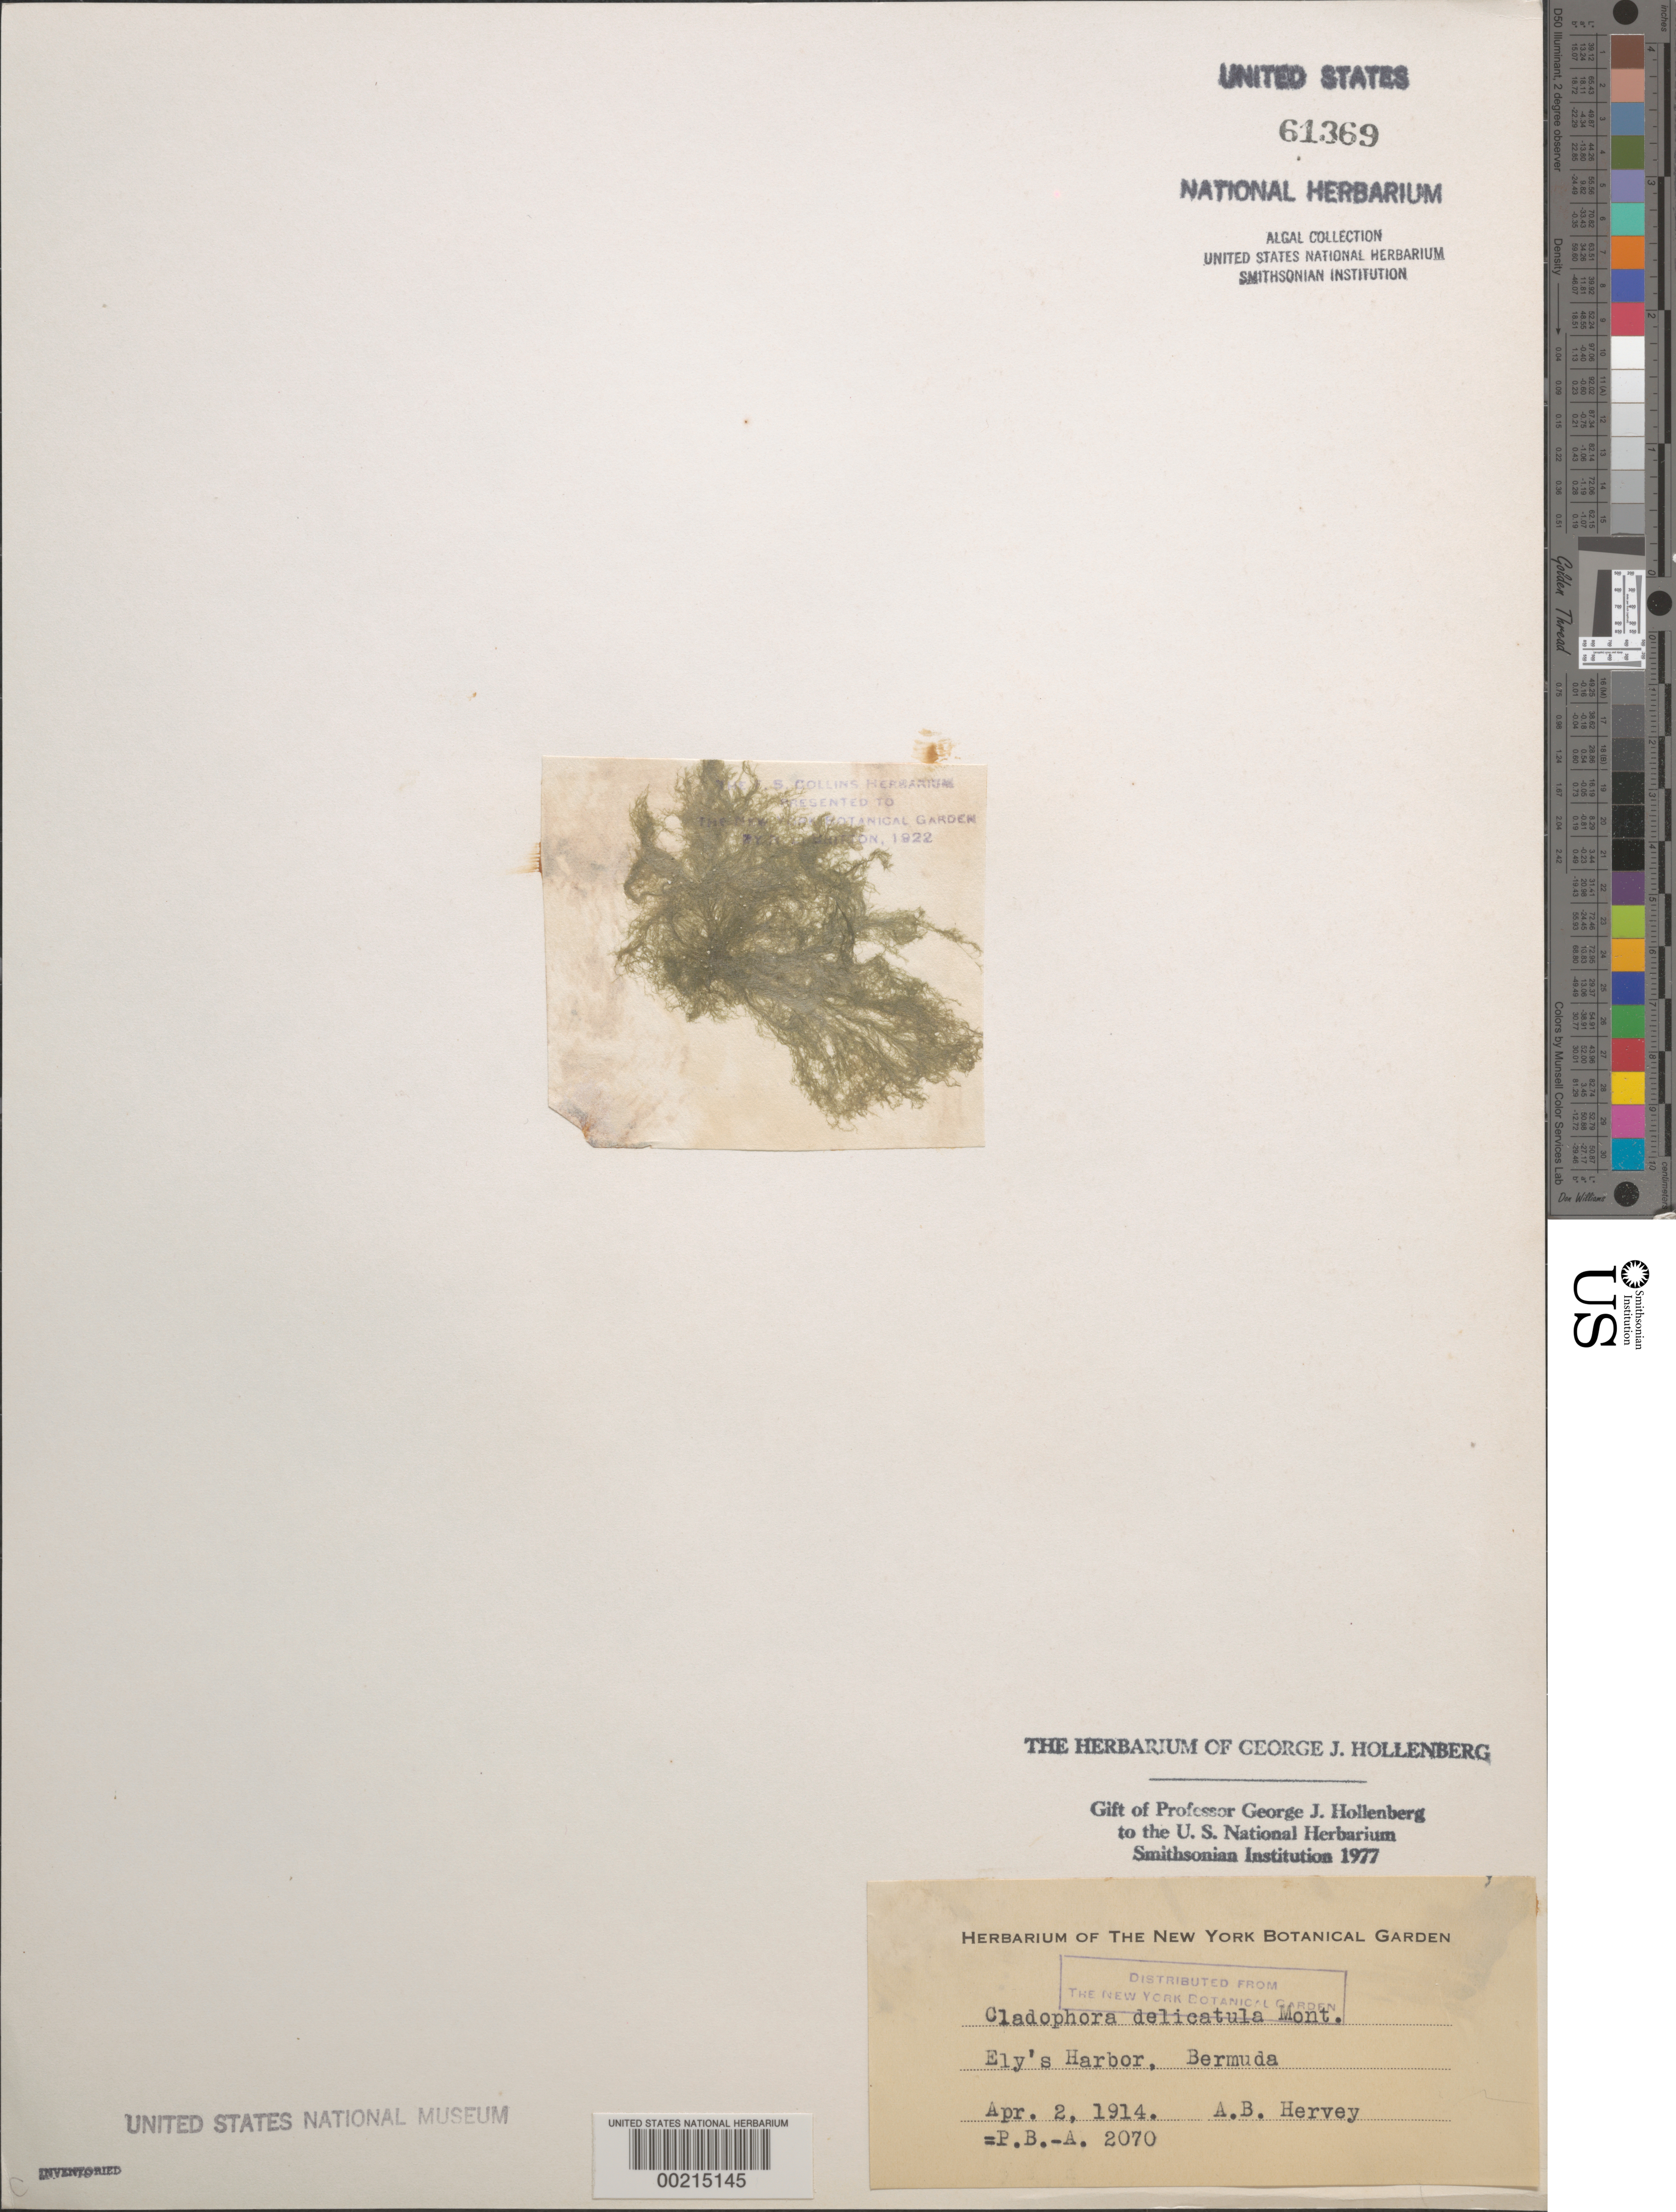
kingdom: Plantae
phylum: Chlorophyta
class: Ulvophyceae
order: Cladophorales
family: Anadyomenaceae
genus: Willeella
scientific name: Willeella brachyclados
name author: (Montagne) M.J. Wynne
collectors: A. B. Hervey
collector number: PB-A 2070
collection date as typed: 02 Apr 1914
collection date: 1914-04-02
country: Bermuda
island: Bermuda Island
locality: Ely's Harbor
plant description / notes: Collins, Holden & Setchell, Phycotheca Boreali-Americana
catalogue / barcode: US 61369